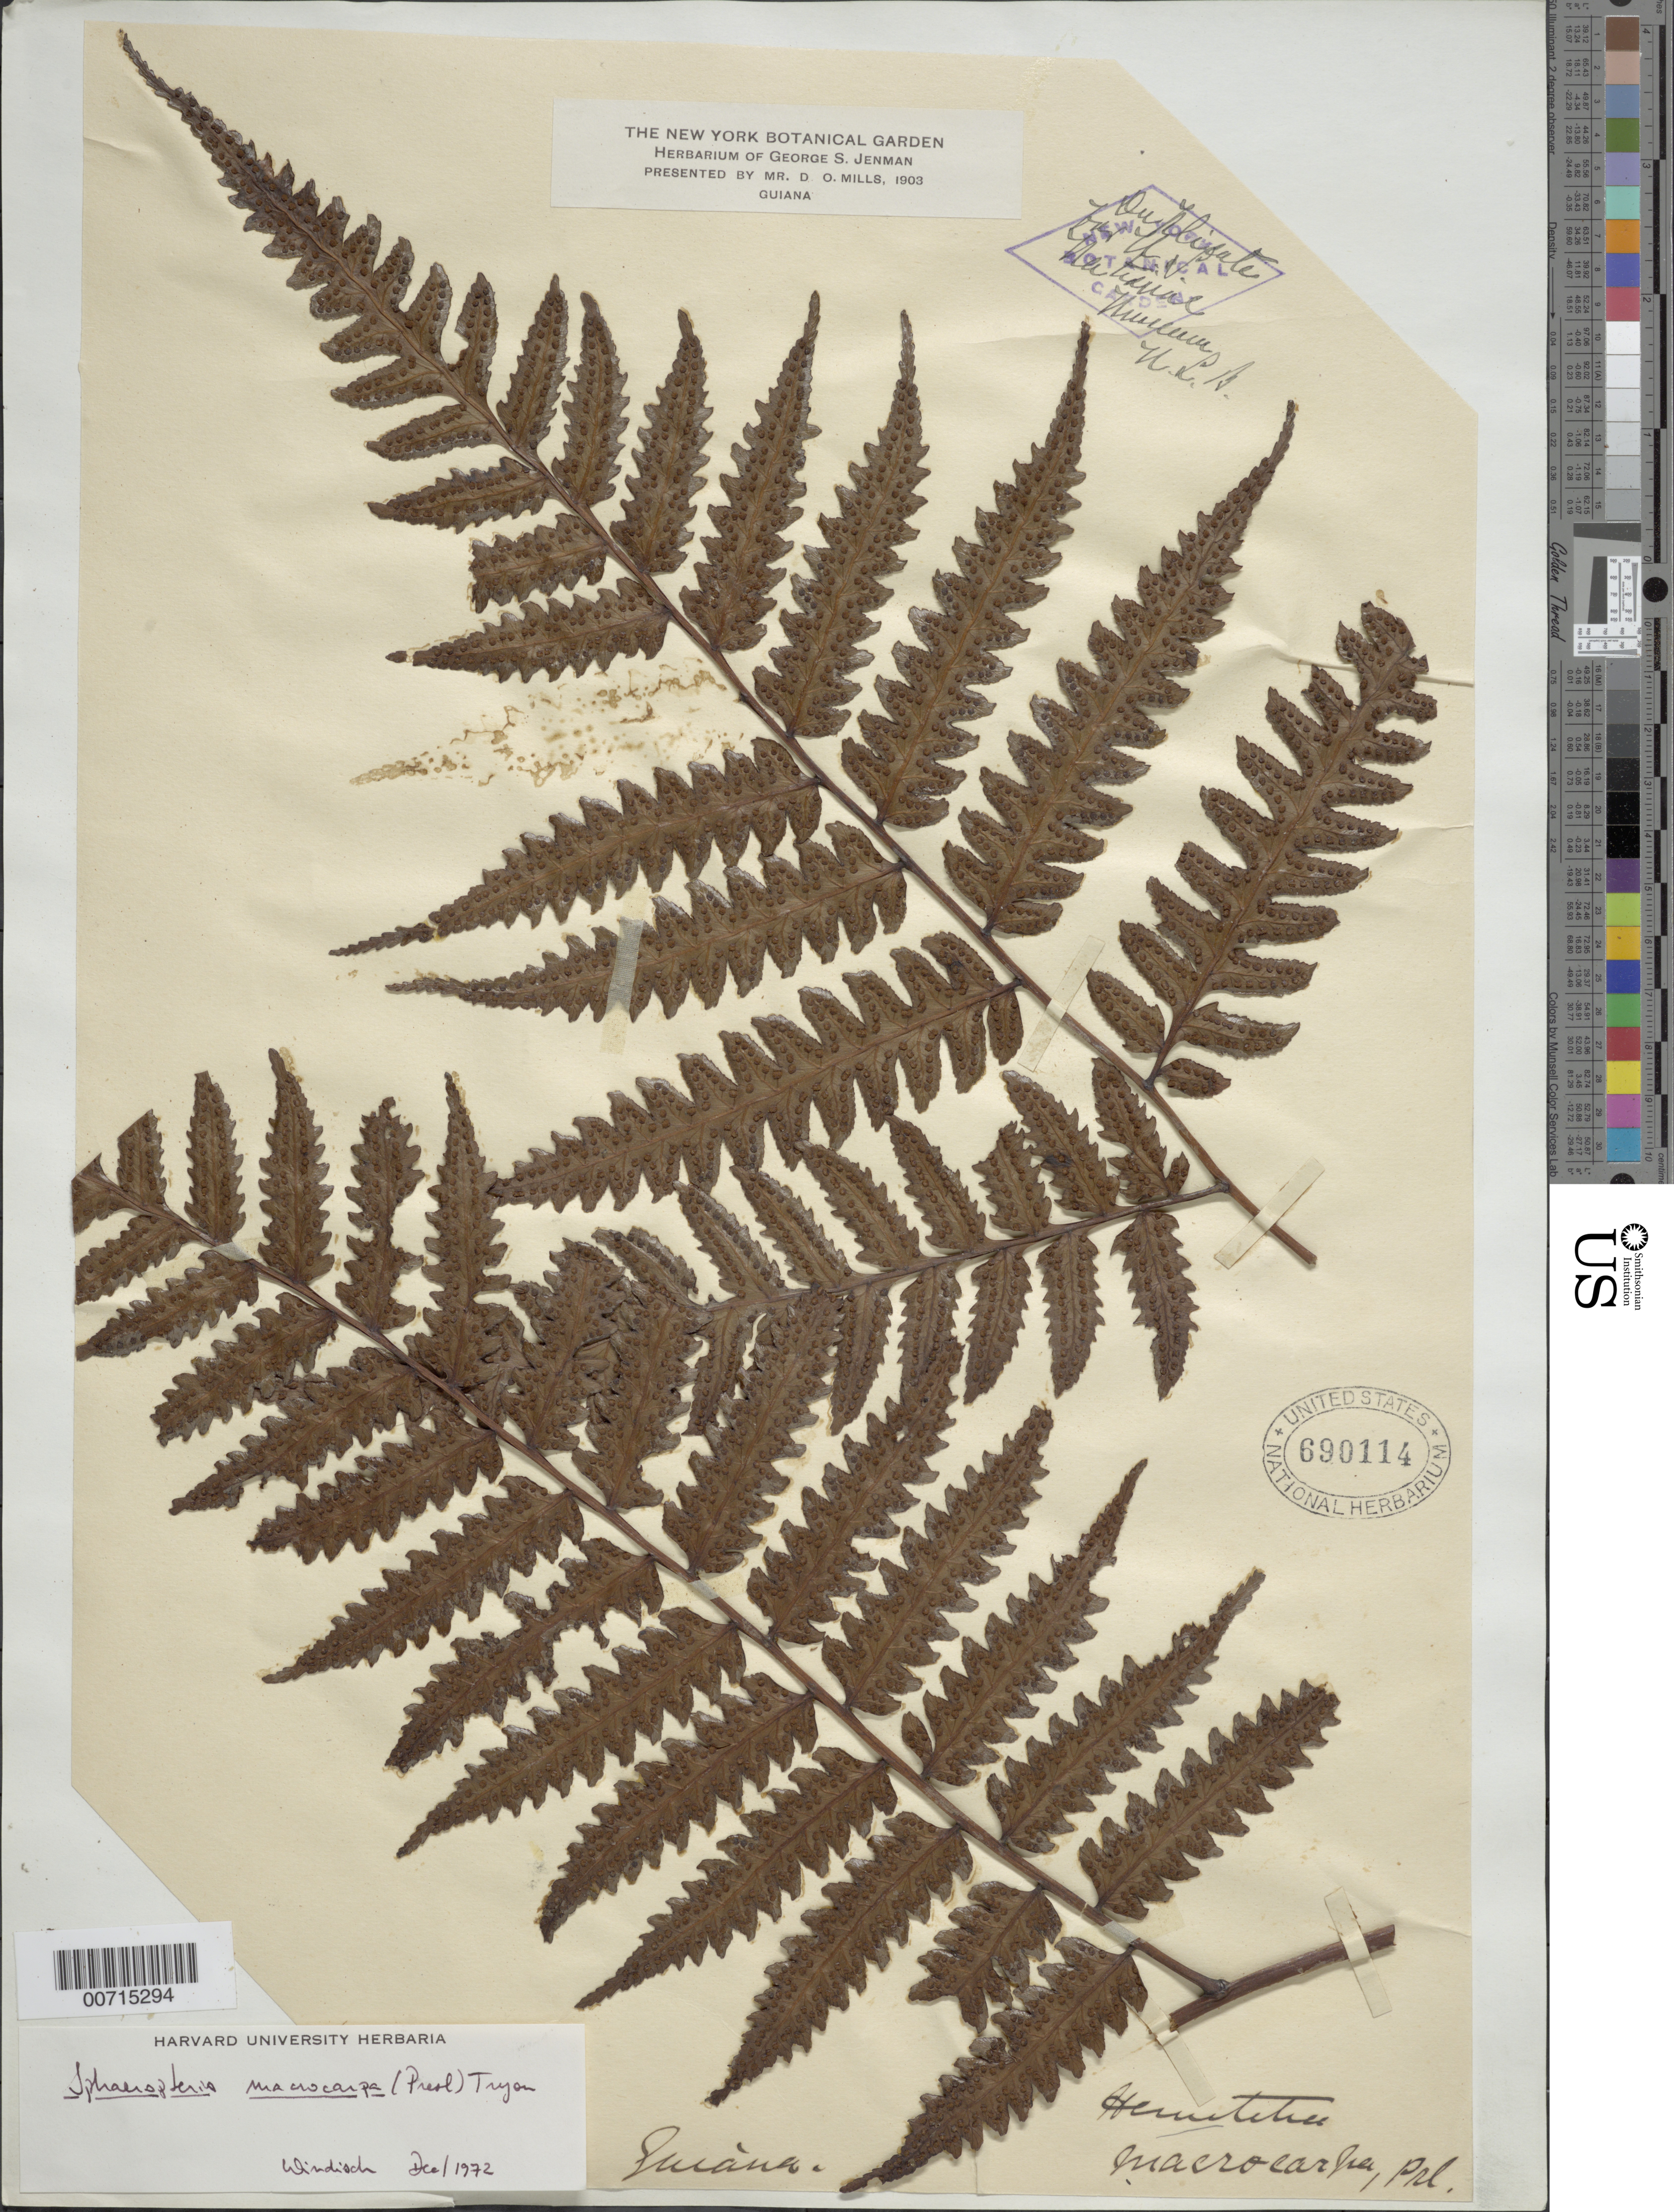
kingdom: Plantae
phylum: Tracheophyta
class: Polypodiopsida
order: Cyatheales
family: Cyatheaceae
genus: Cyathea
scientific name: Cyathea macrocarpa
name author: (C. Presl) Domin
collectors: G. S. Jenman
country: Guyana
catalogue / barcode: US 690114